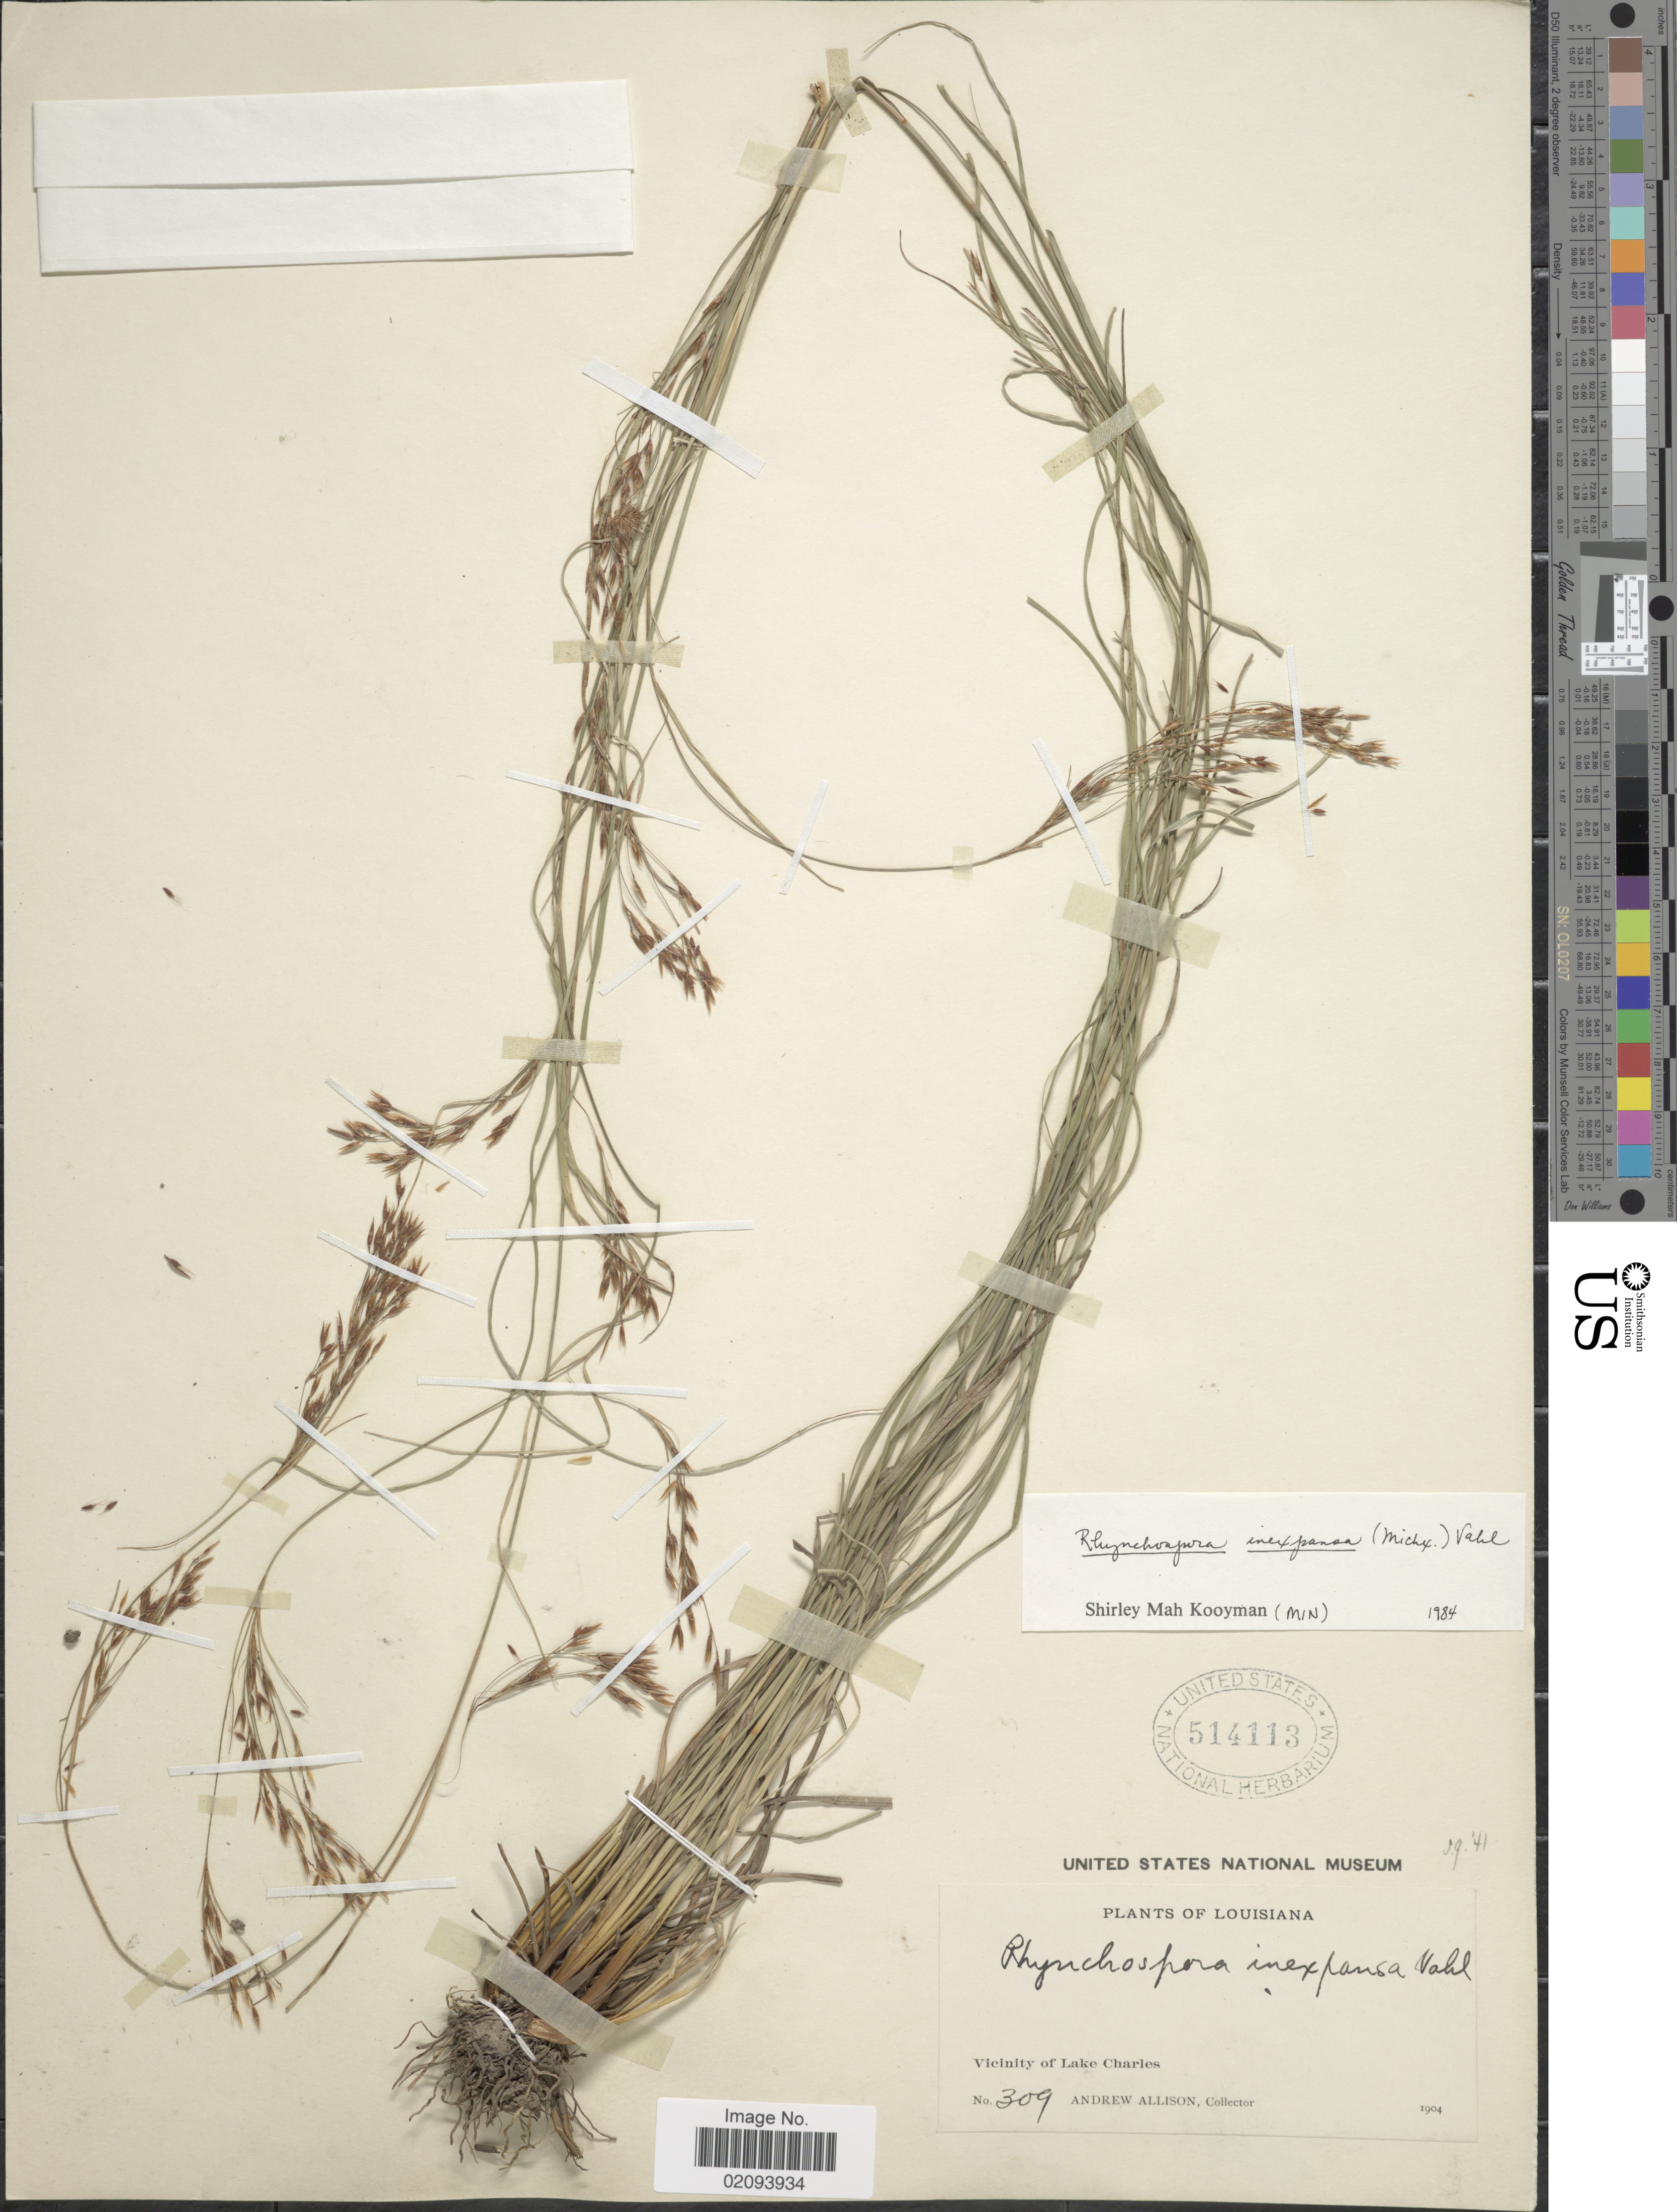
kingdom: Plantae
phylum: Tracheophyta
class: Liliopsida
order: Poales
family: Cyperaceae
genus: Rhynchospora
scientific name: Rhynchospora inexpansa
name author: (Michx.) Vahl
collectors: A. Allison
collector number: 309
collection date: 1904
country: United States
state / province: Louisiana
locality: Vicinity of Lake Charles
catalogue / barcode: US 514113